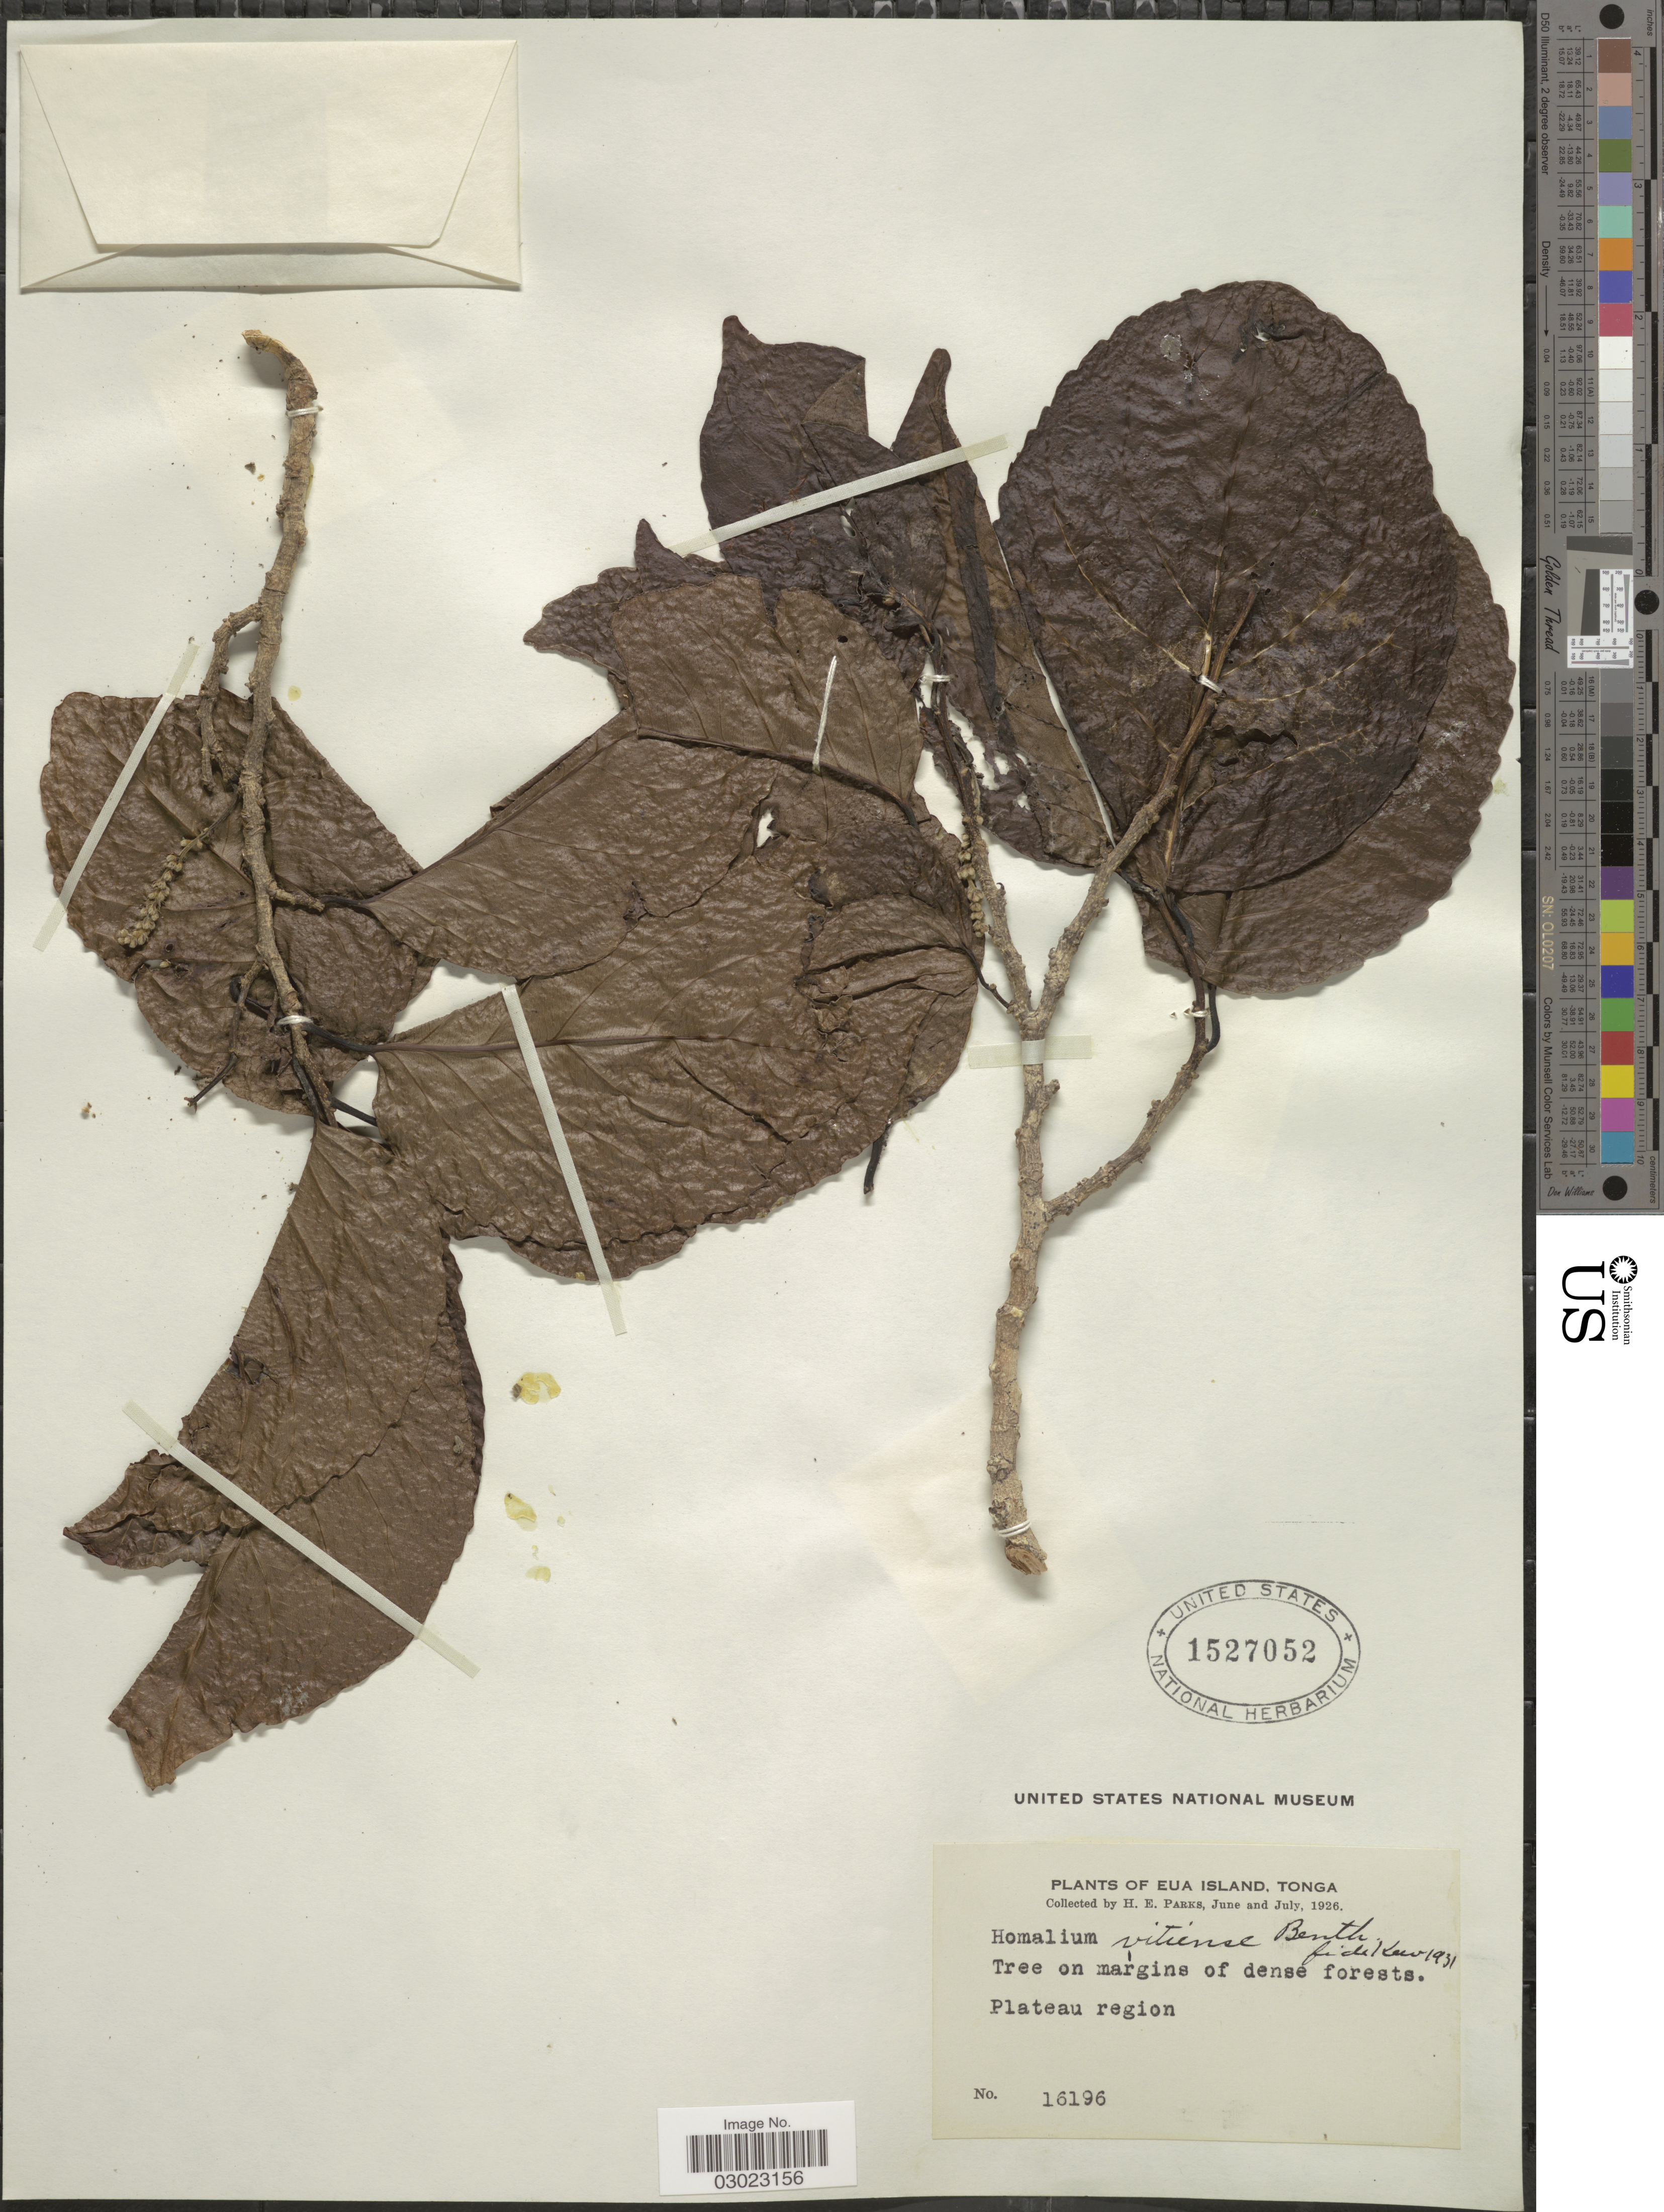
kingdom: Plantae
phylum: Tracheophyta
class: Magnoliopsida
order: Malpighiales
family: Salicaceae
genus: Homalium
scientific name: Homalium vitiense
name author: Benth.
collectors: H. E. Parks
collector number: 16196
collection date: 1926-06/1926-07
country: Tonga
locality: Eua Island. Plateau region.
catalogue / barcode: US 1527052